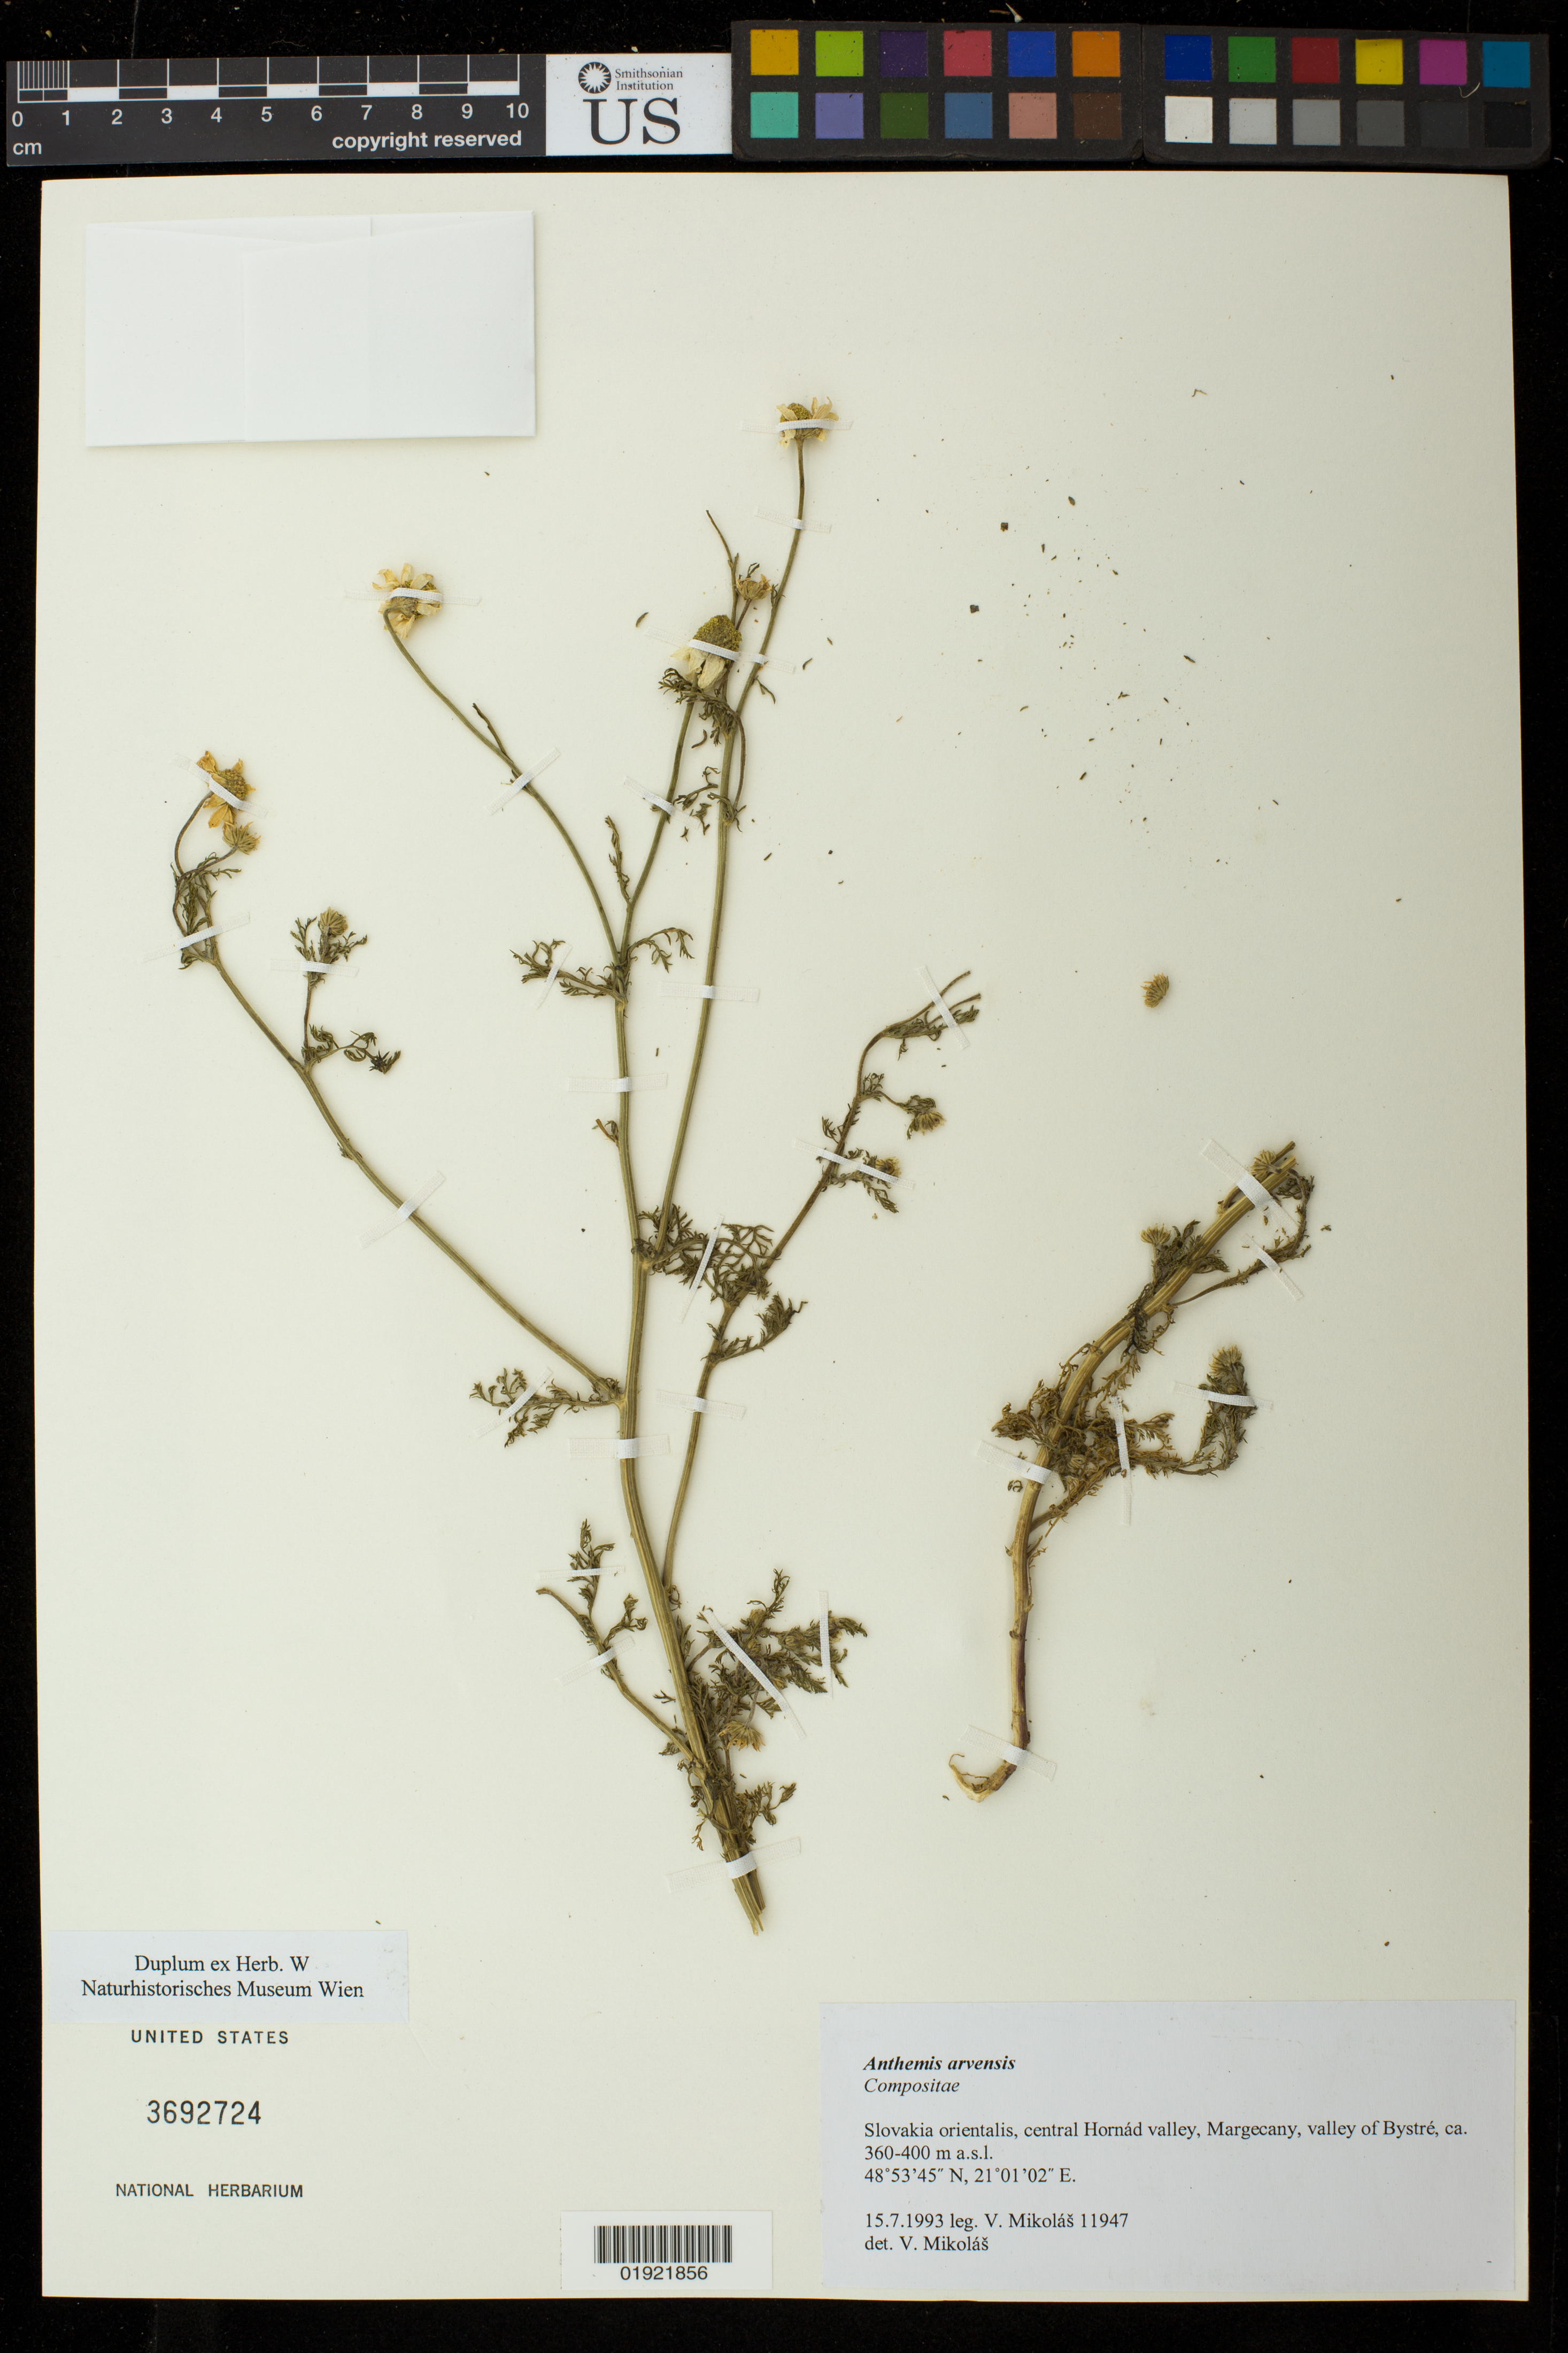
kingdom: Plantae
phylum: Tracheophyta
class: Magnoliopsida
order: Asterales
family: Asteraceae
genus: Anthemis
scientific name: Anthemis arvensis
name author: L.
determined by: Mikolas, V.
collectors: V. Mikolas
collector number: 11947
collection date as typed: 15.7.1993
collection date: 1993-07-15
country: Slovakia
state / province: Kosicky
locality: central Hornad valley, Margecany, valley of Bystre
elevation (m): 360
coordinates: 48 53 45 N, 21 01 2 E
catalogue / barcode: US 3692724